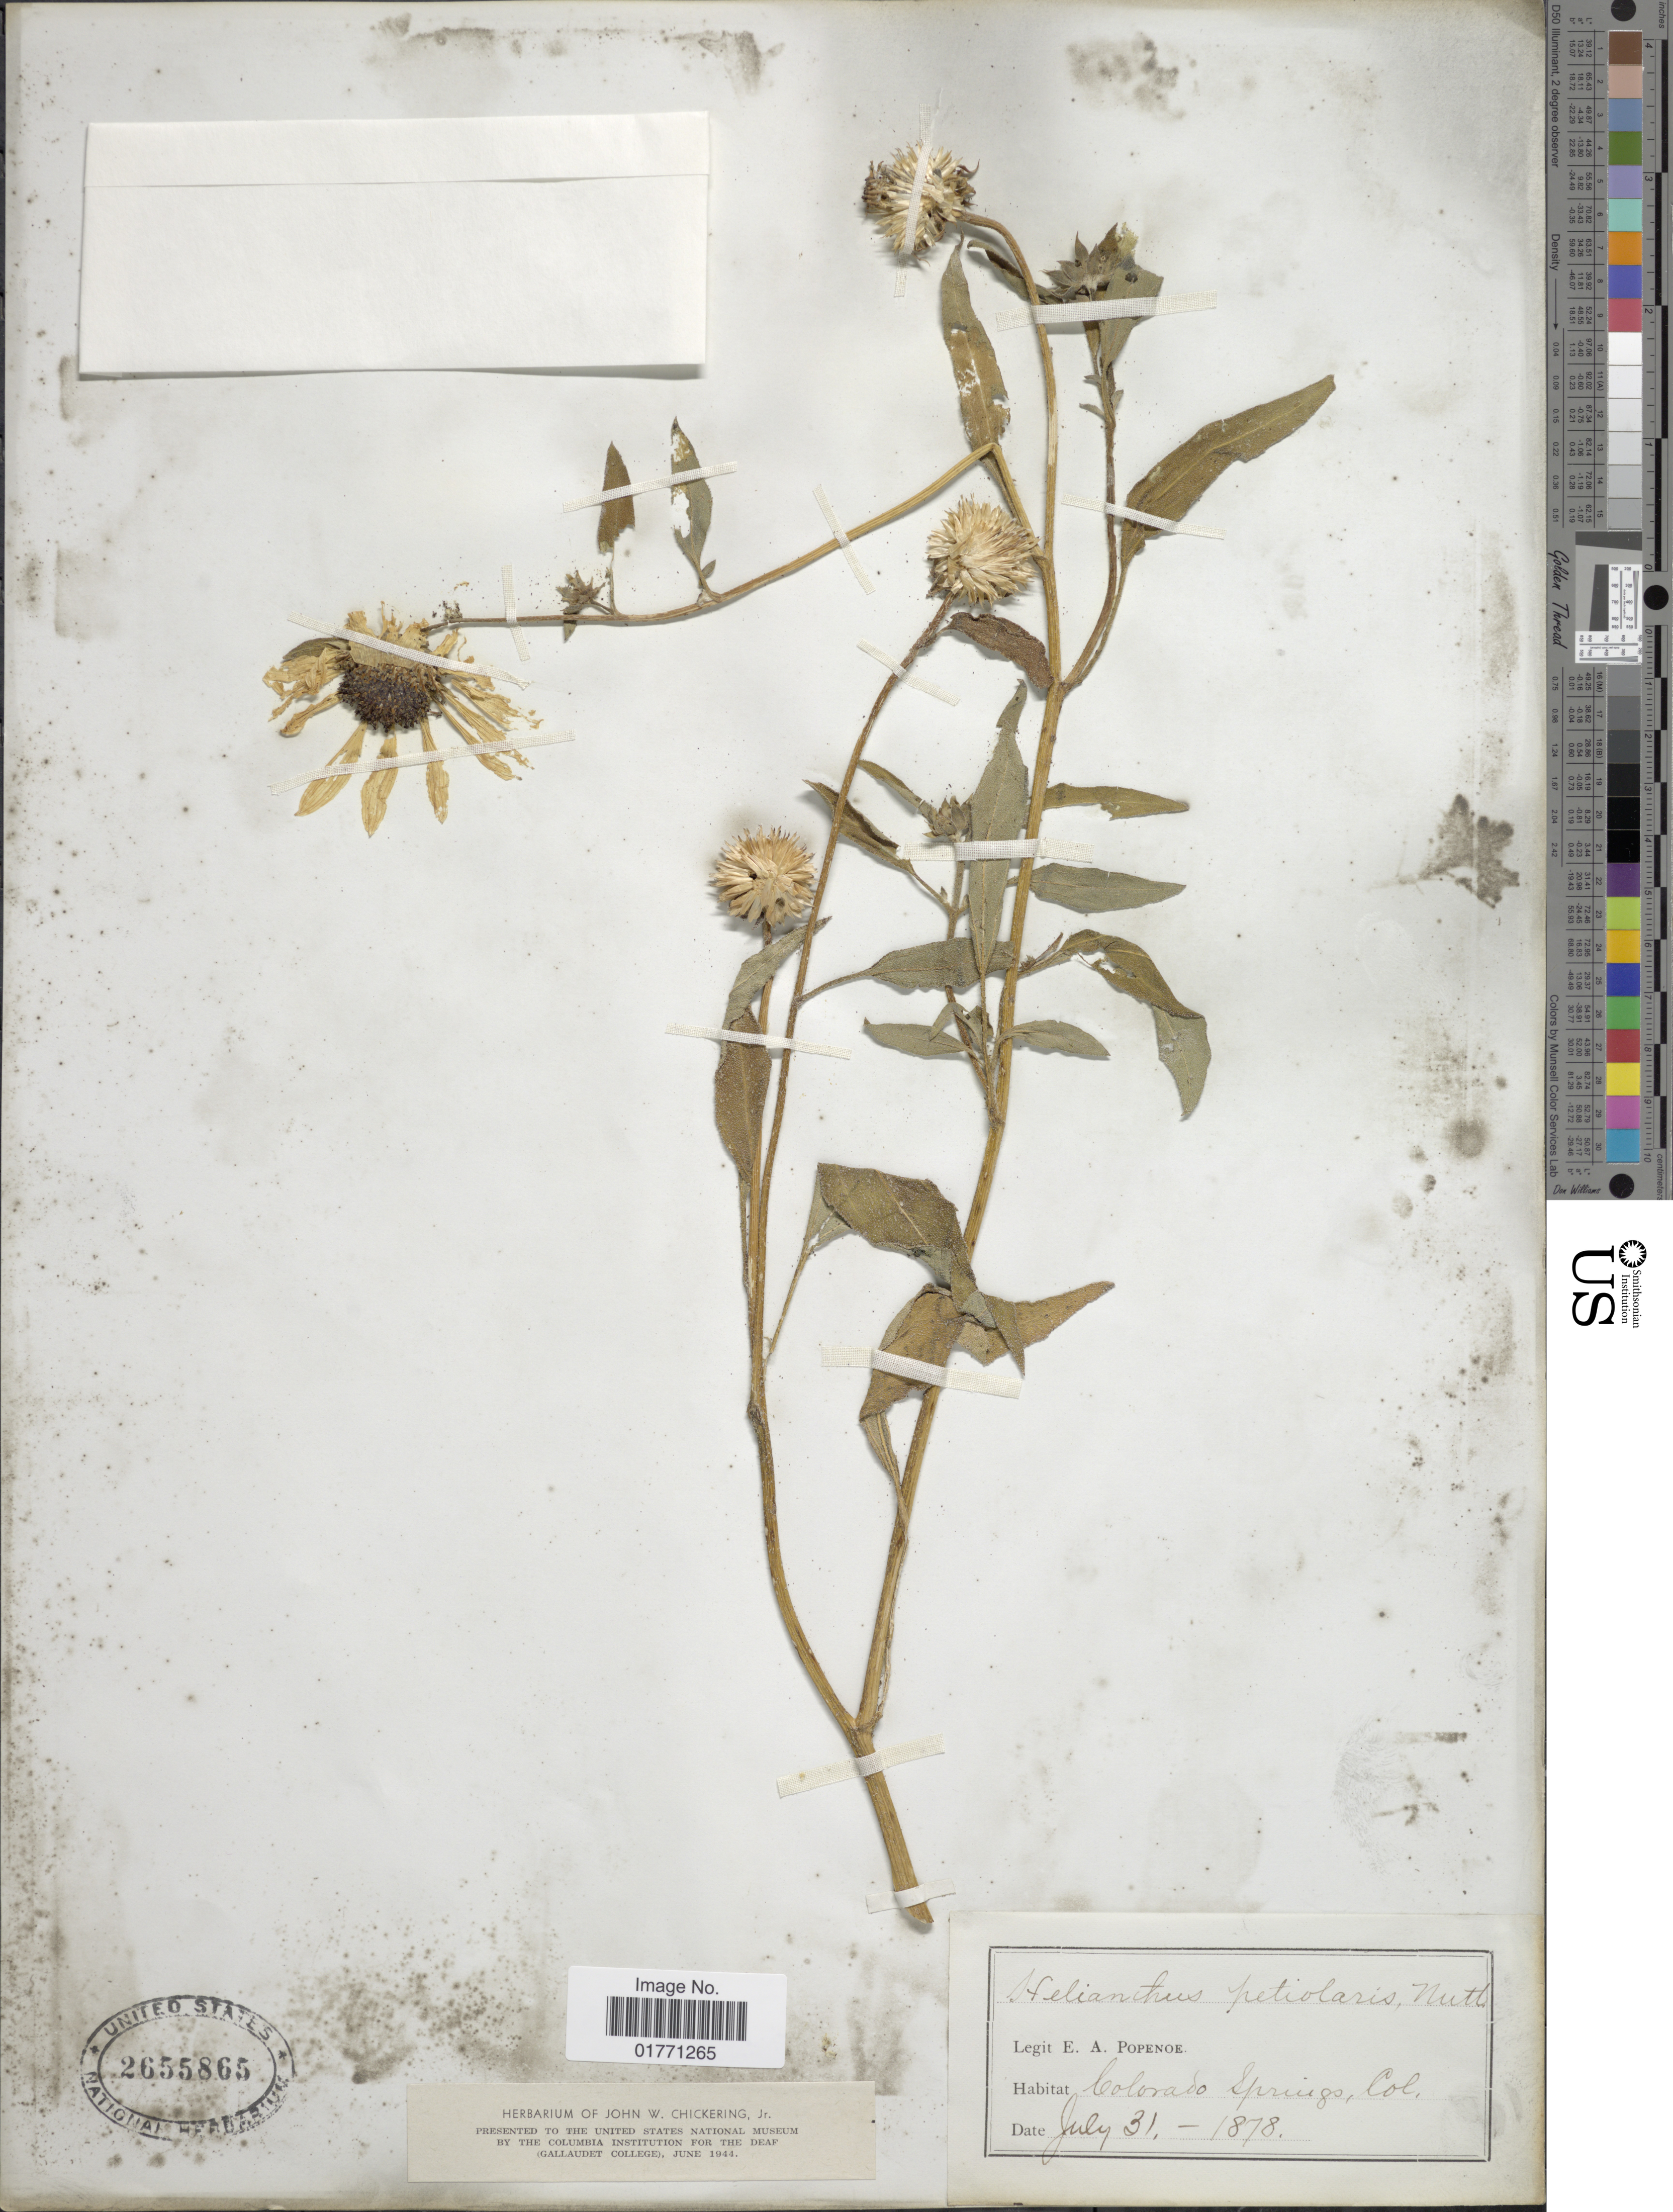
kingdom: Plantae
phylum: Tracheophyta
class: Magnoliopsida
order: Asterales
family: Asteraceae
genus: Helianthus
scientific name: Helianthus petiolaris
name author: Nutt.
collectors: E. A. Popenoe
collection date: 1878-07-31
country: United States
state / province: Colorado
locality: Colorado Springs.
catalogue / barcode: US 2655865